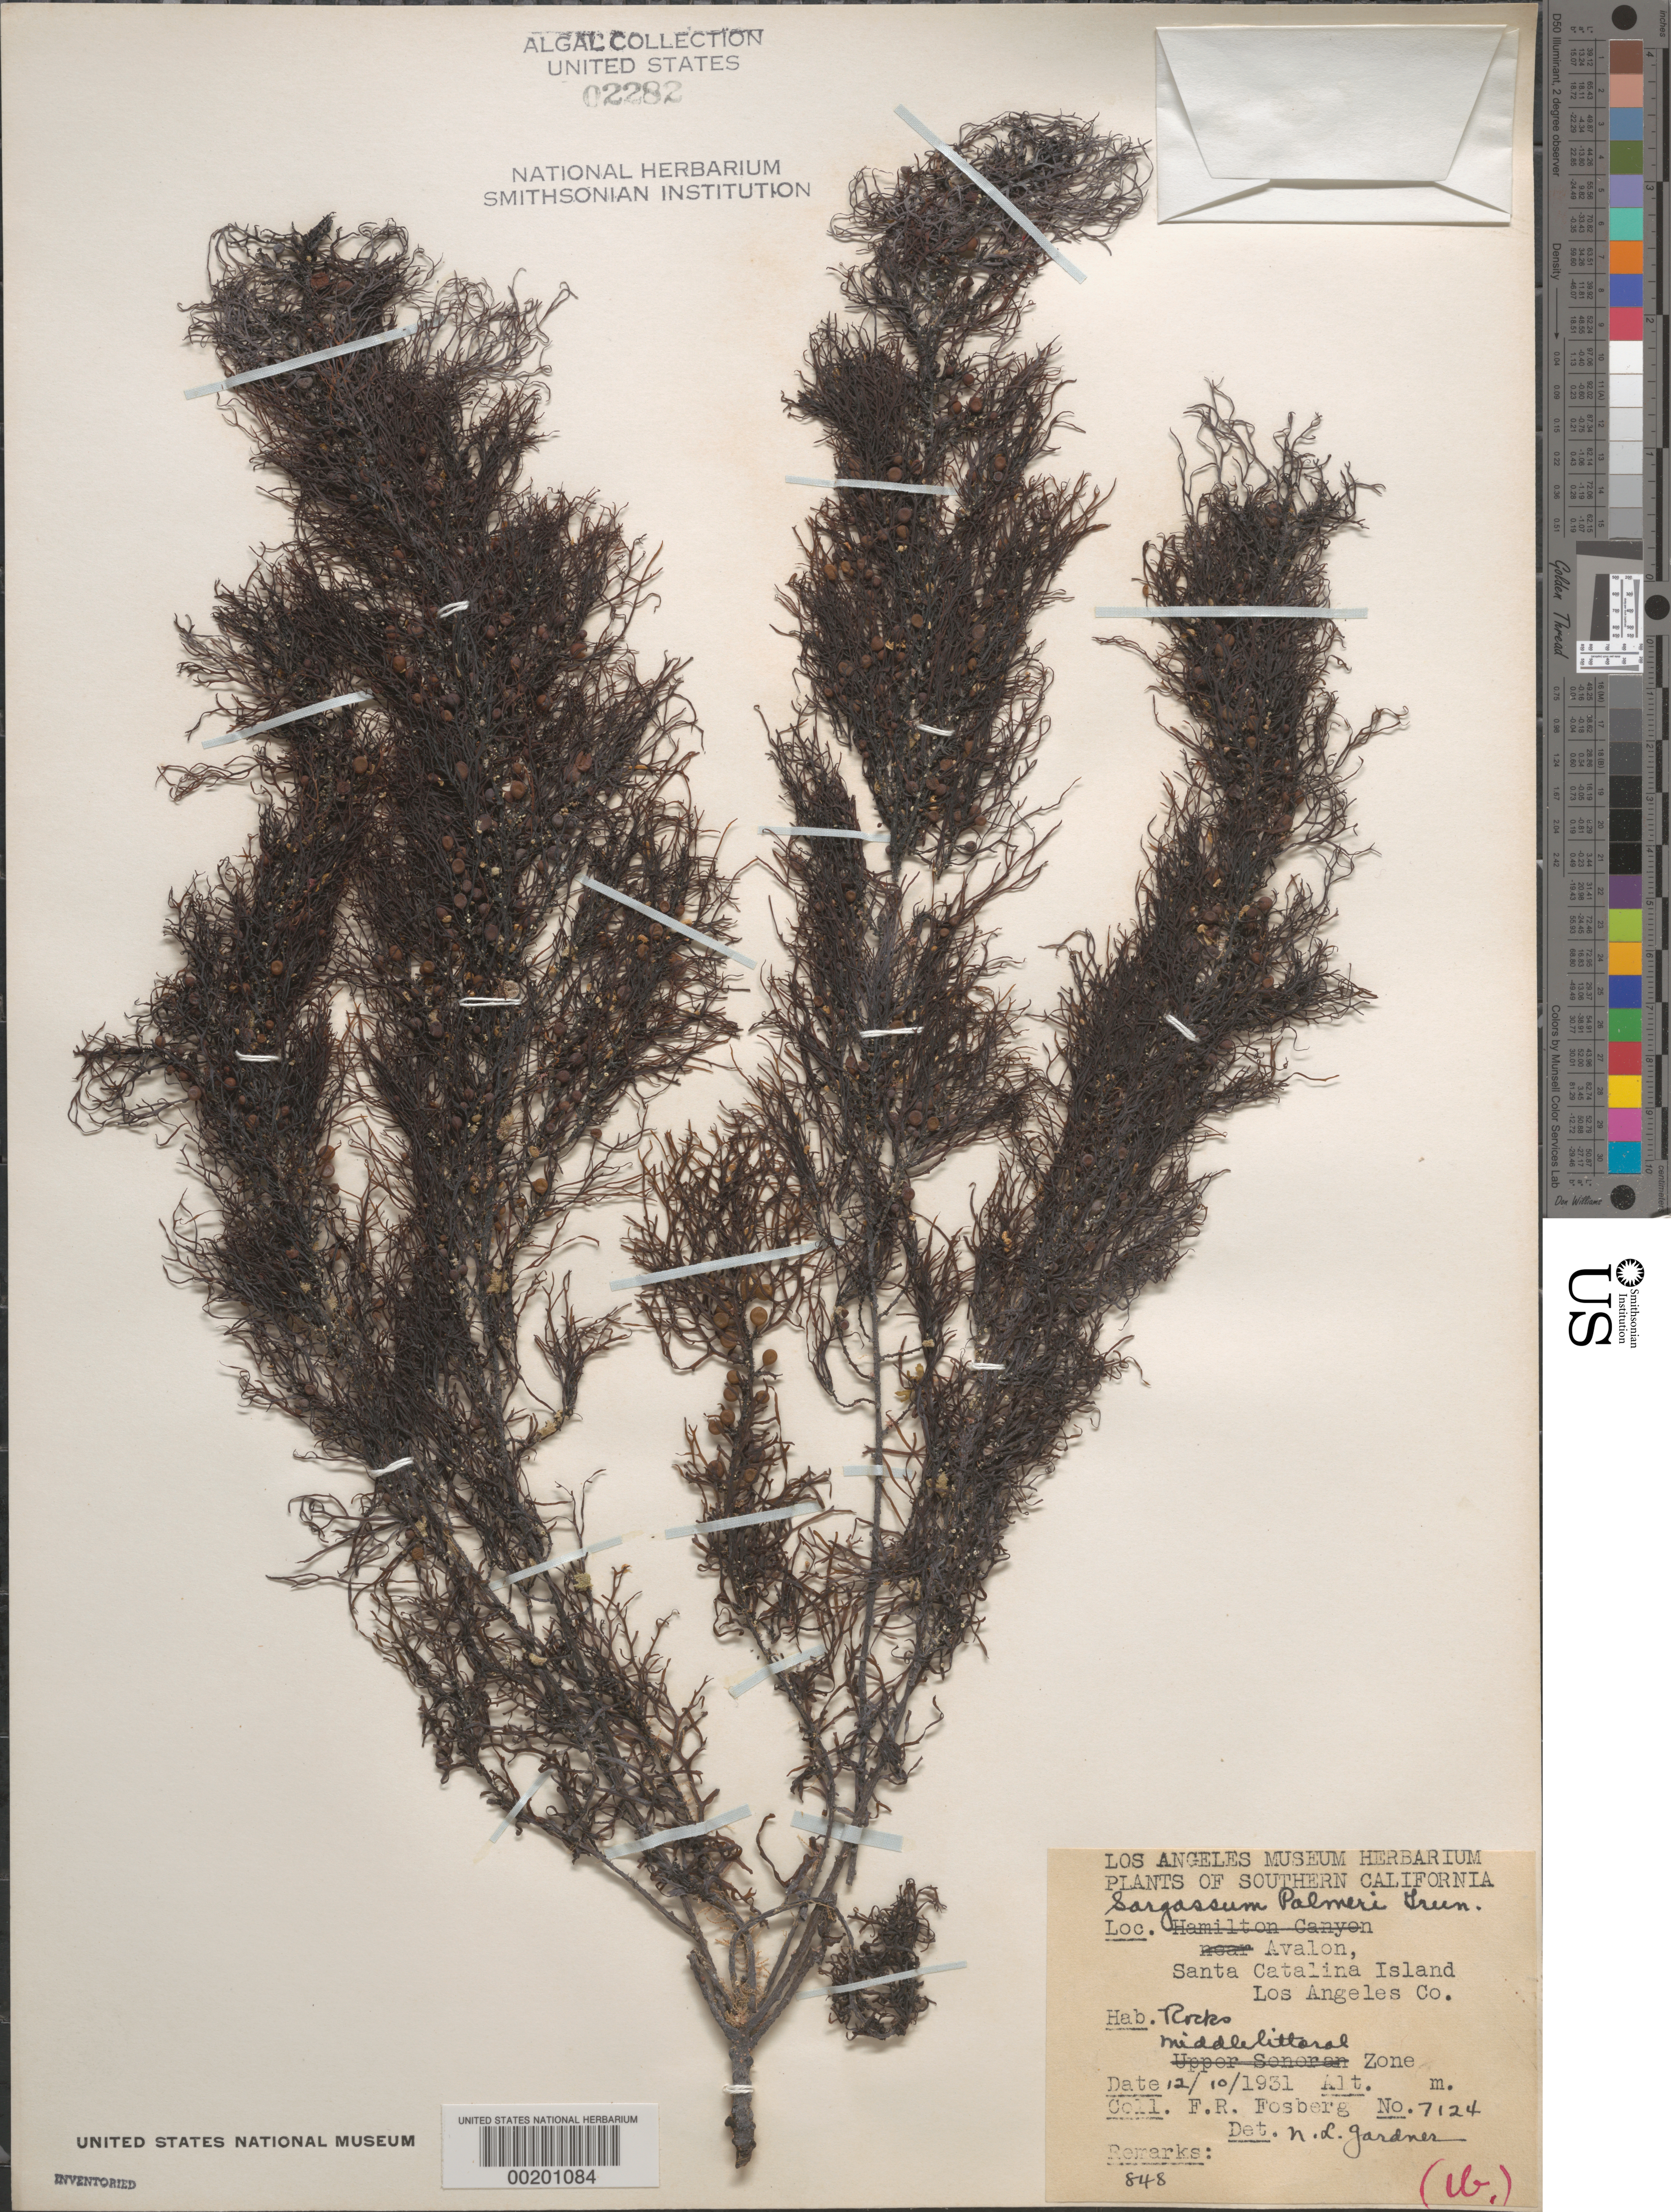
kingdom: Chromista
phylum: Ochrophyta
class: Phaeophyceae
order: Fucales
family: Sargassaceae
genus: Sargassum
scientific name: Sargassum palmeri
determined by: Gardner, Nathaniel L.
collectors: F. R. Fosberg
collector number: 7124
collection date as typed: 10 Dec 1931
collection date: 1931-12-10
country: United States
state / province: California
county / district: Los Angeles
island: Santa Catalina Island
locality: Avalon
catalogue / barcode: US 2282